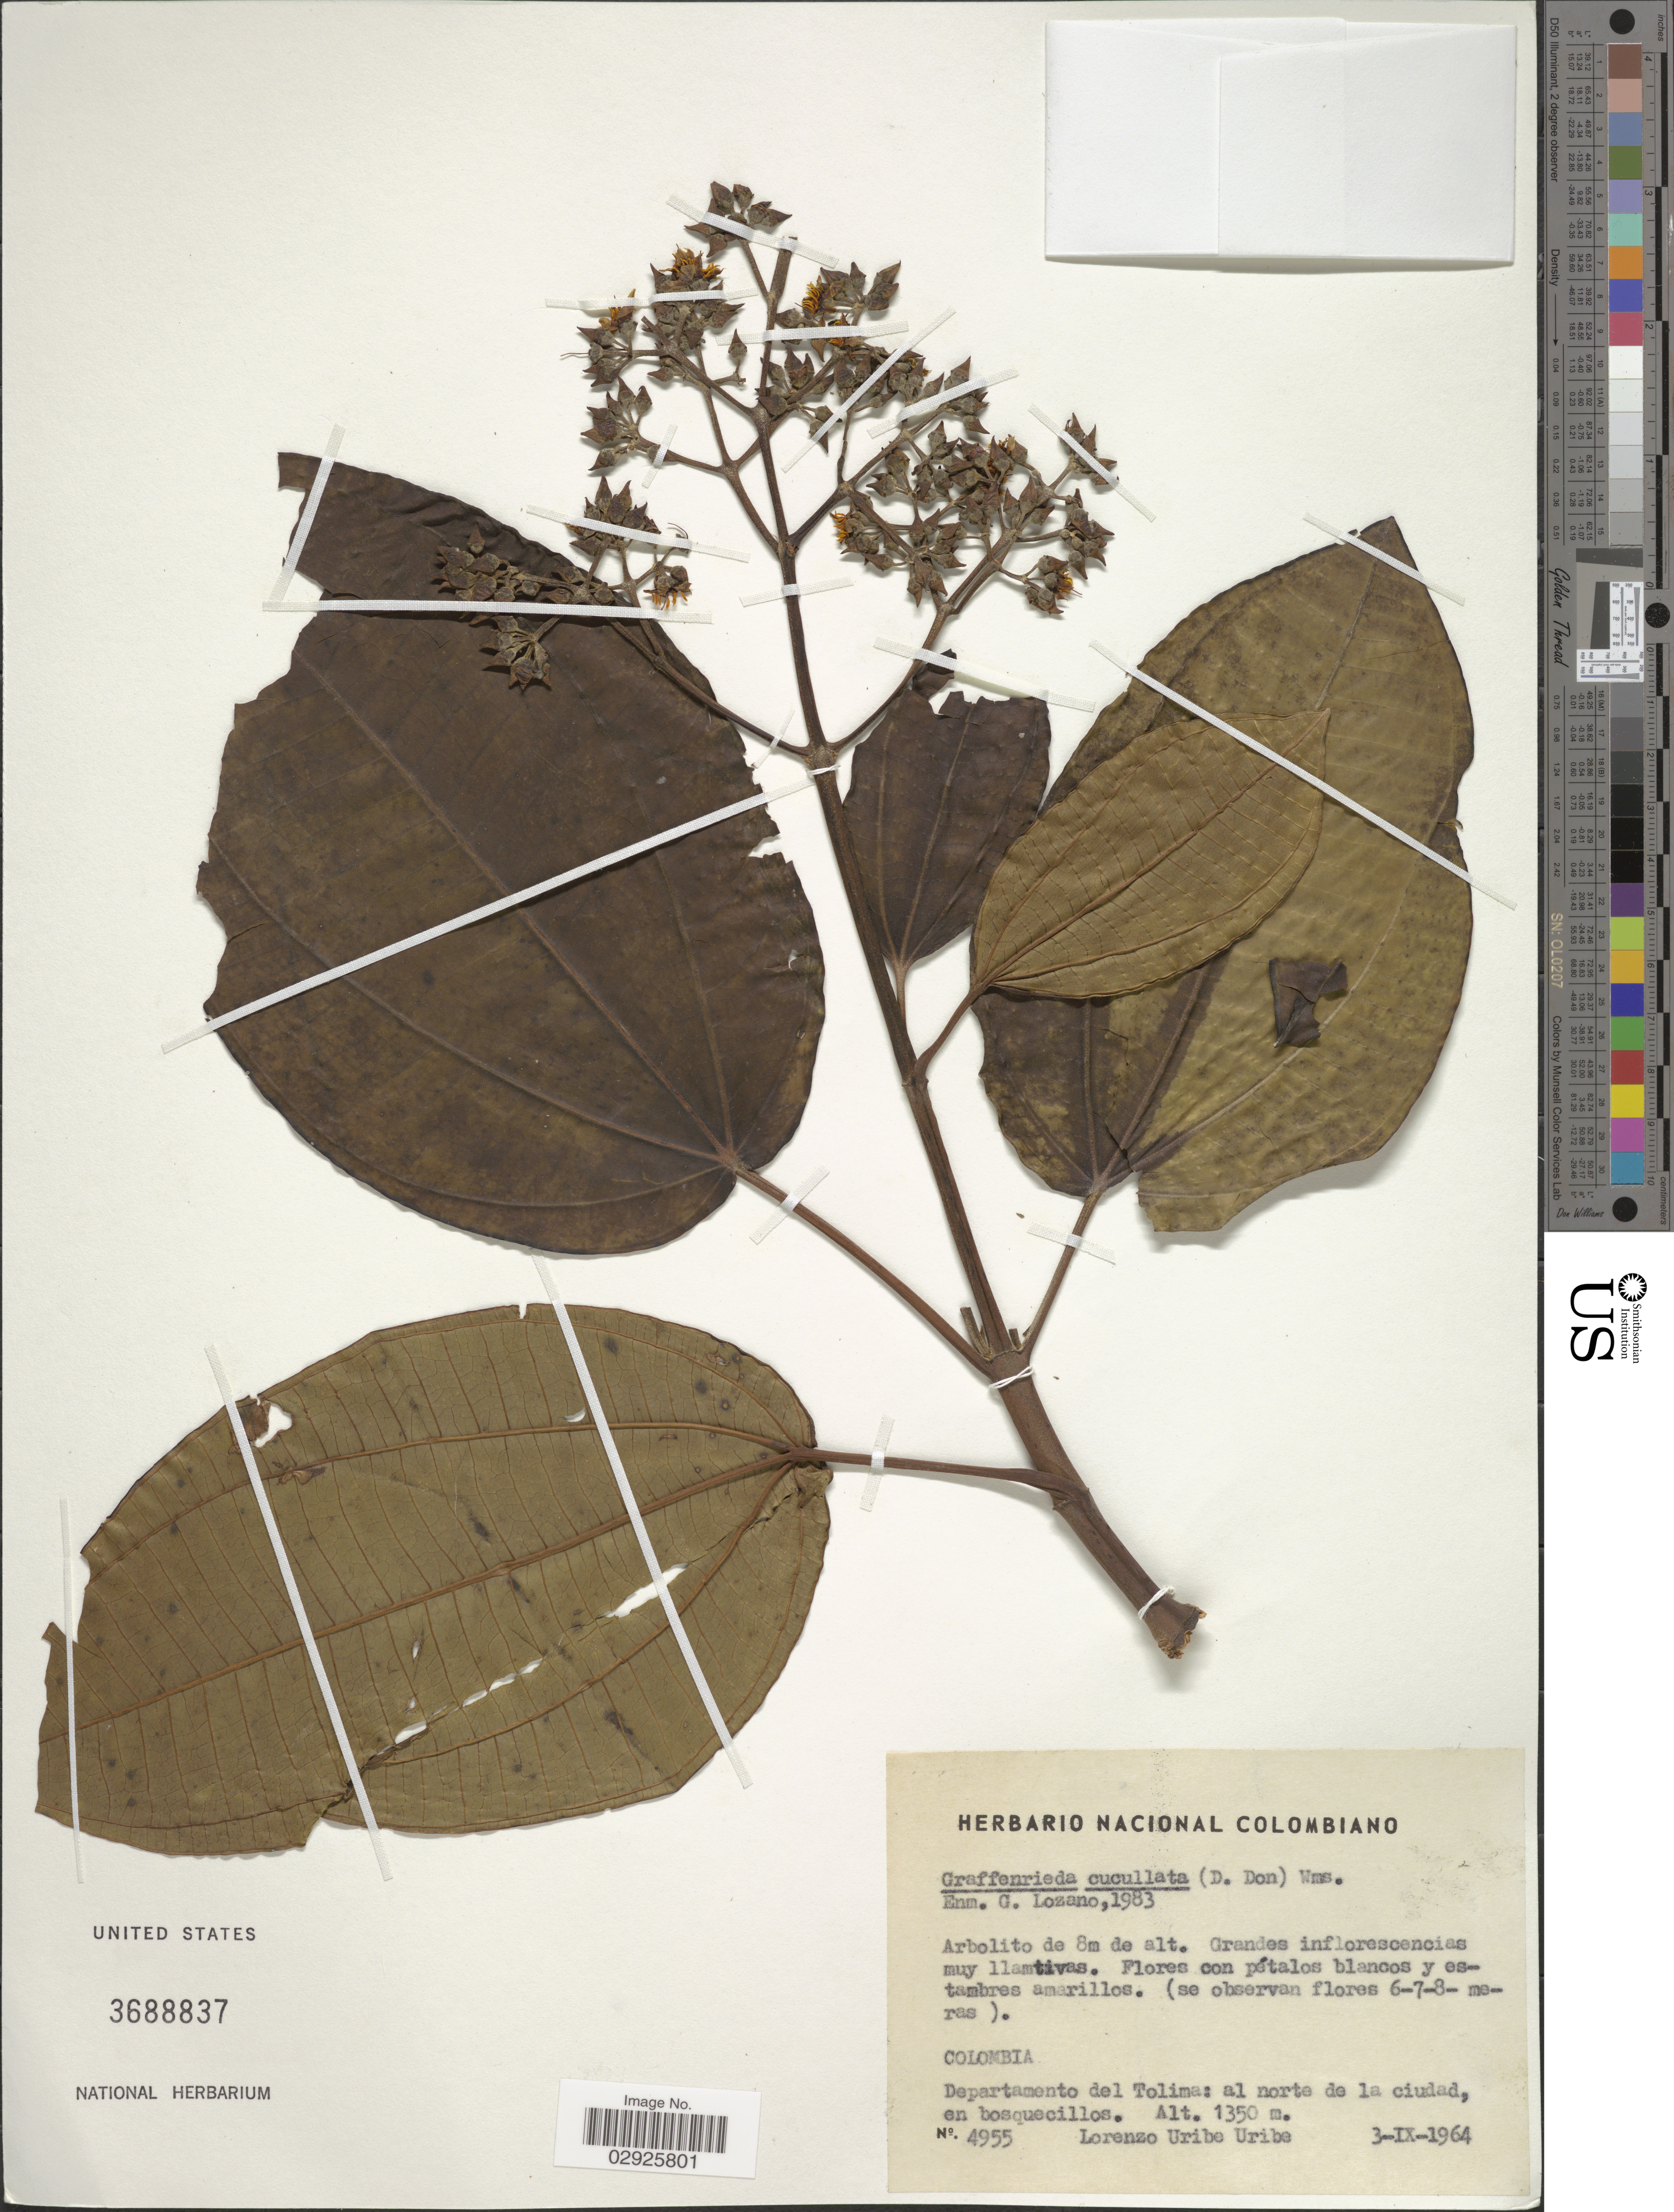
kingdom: Plantae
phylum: Tracheophyta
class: Magnoliopsida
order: Myrtales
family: Melastomataceae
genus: Graffenrieda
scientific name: Graffenrieda cucullata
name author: (Triana) L.O. Williams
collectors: L. Uribe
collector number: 4955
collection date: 1964-09-03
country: Colombia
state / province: Tolima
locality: Departamento del Tolima: al norte de la ciudad.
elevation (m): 1350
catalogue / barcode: US 3688837